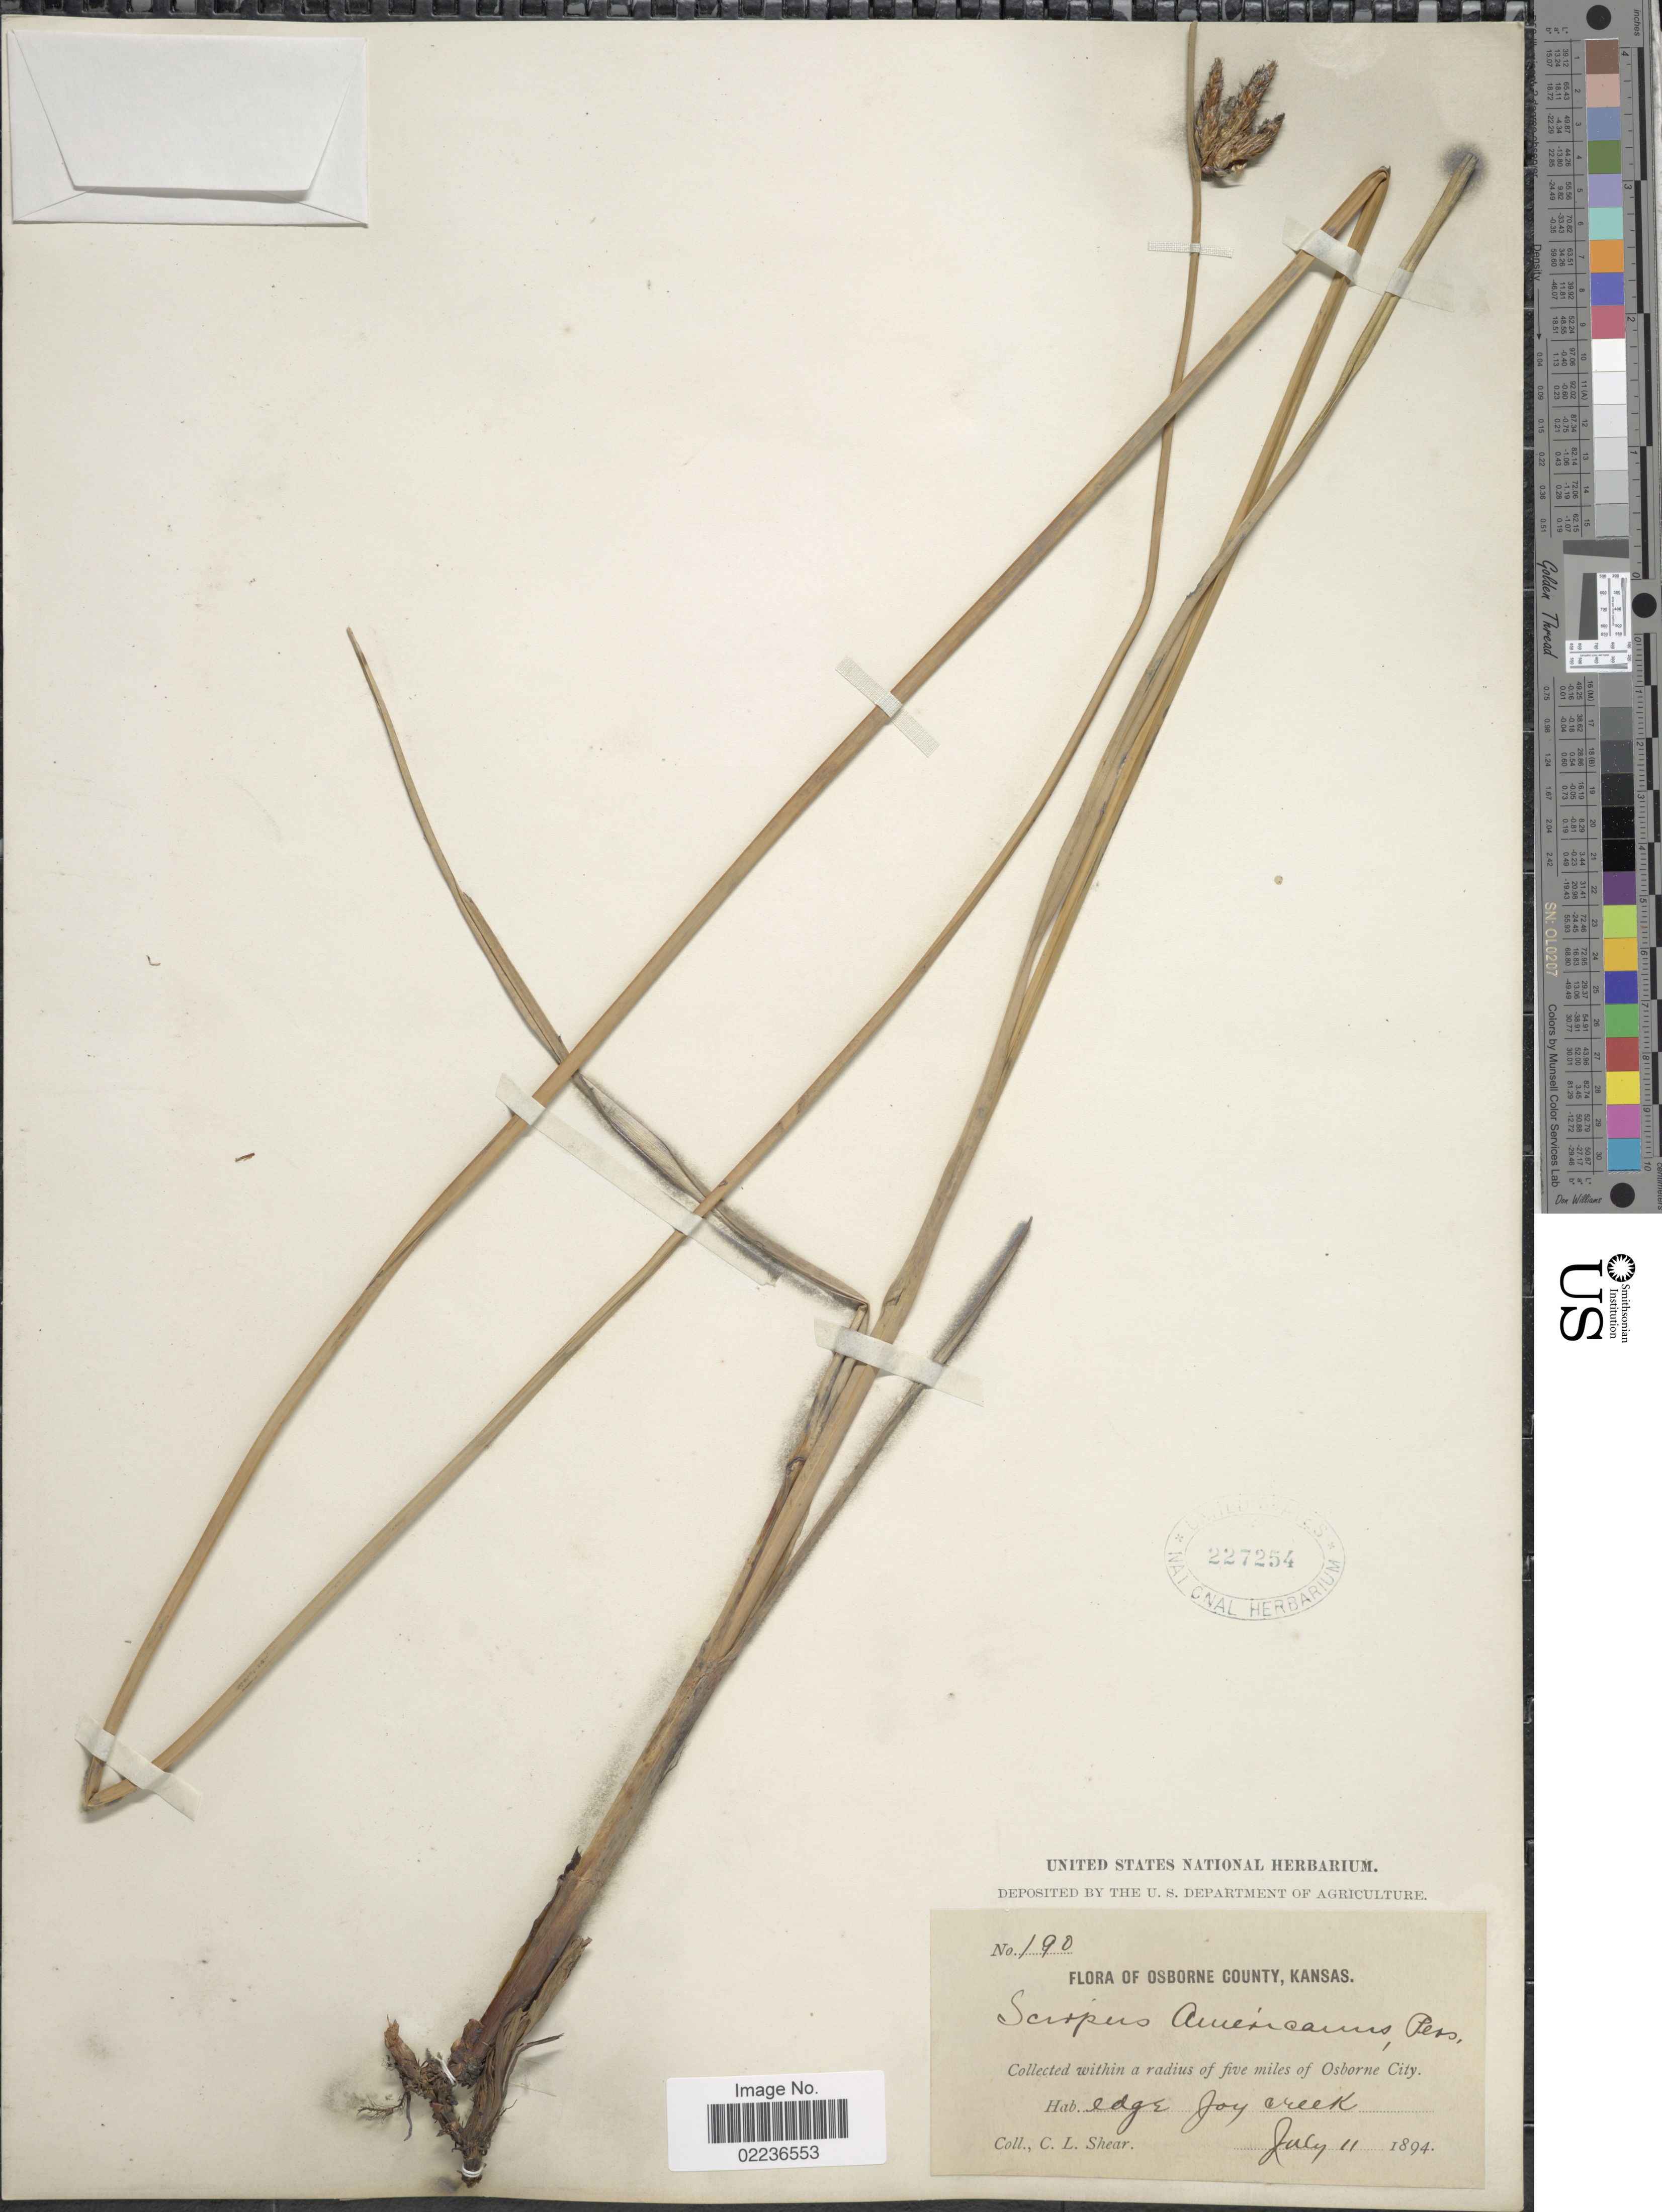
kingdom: Plantae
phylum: Tracheophyta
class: Liliopsida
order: Poales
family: Cyperaceae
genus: Schoenoplectus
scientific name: Schoenoplectus pungens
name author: (Vahl) Palla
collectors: C. L. Shear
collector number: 190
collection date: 1894-07-11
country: United States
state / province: Kansas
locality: Osborne County, within a radius of five miles of Osborne City, edge Joy Creek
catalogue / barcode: US 227254